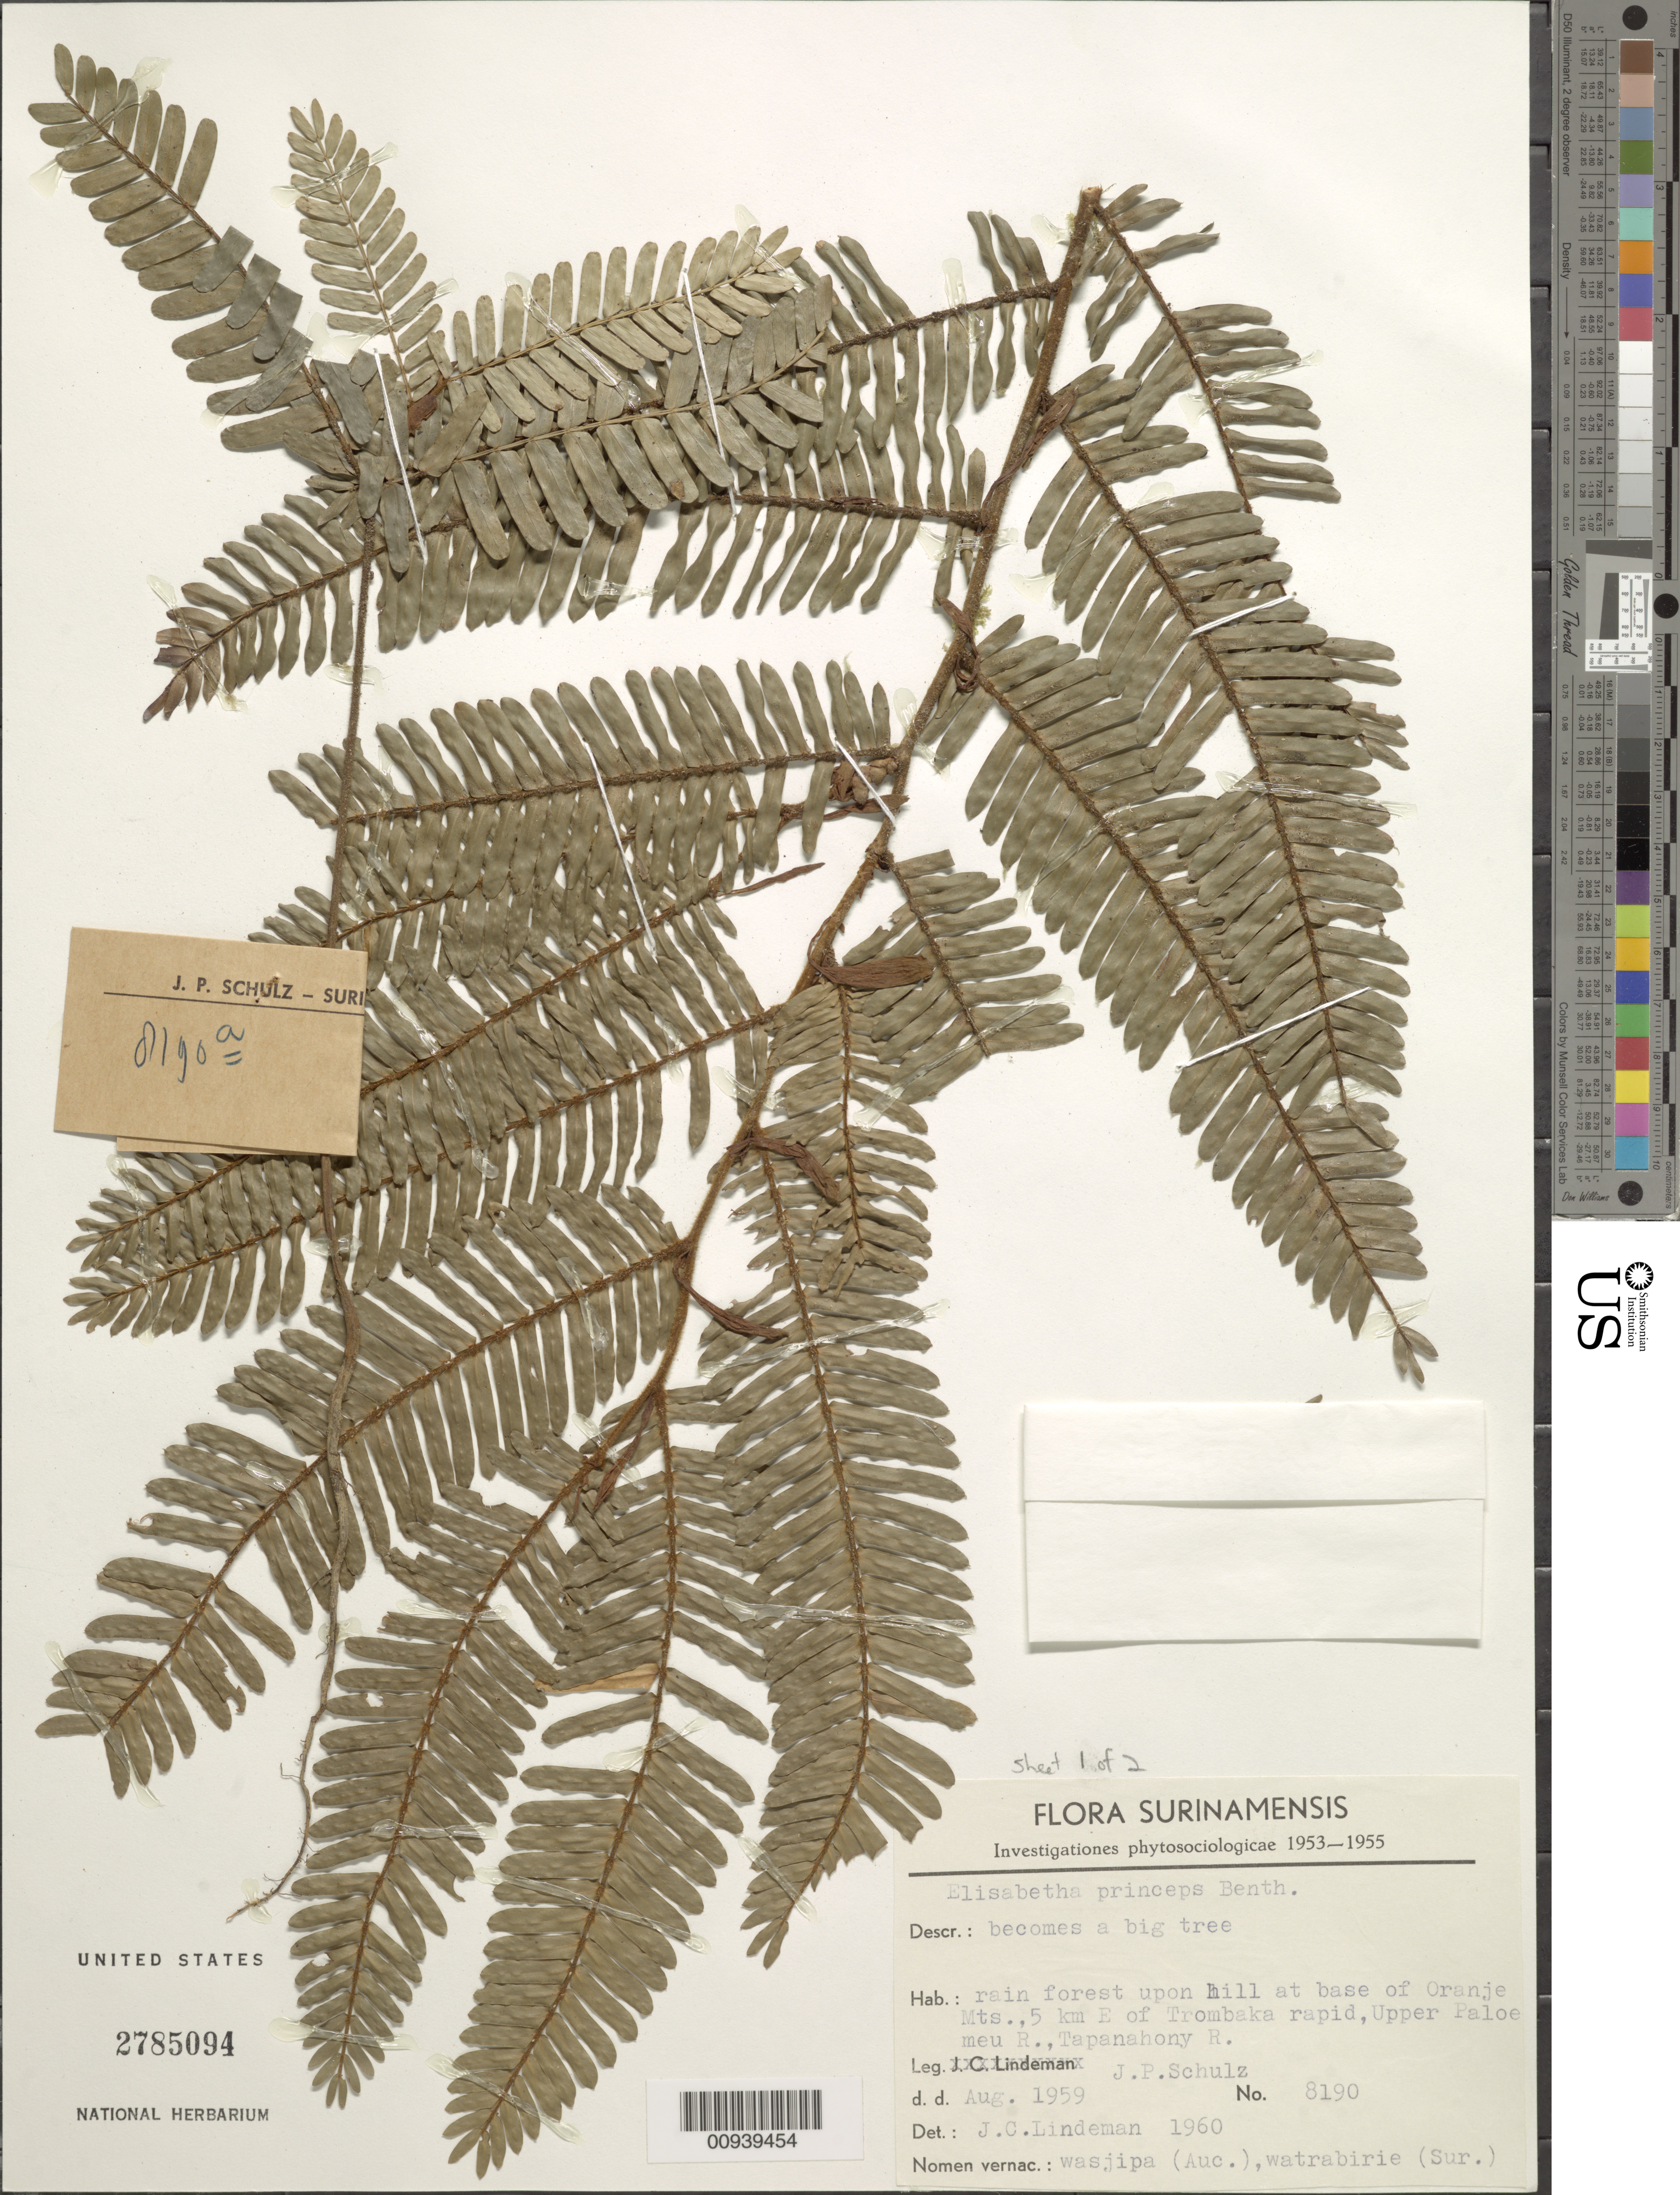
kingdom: Plantae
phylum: Tracheophyta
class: Magnoliopsida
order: Fabales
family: Fabaceae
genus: Elizabetha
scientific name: Elizabetha princeps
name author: R.H. Schomb. ex Benth.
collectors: J. P. Schulz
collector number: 8190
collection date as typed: Aug-59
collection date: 1959-08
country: Suriname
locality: Tapahony R. base of Oranje Mts., 5 km E of Trombaka rapid, Upper Paloemeu R.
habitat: Rainforest upon hill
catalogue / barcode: US 2785094